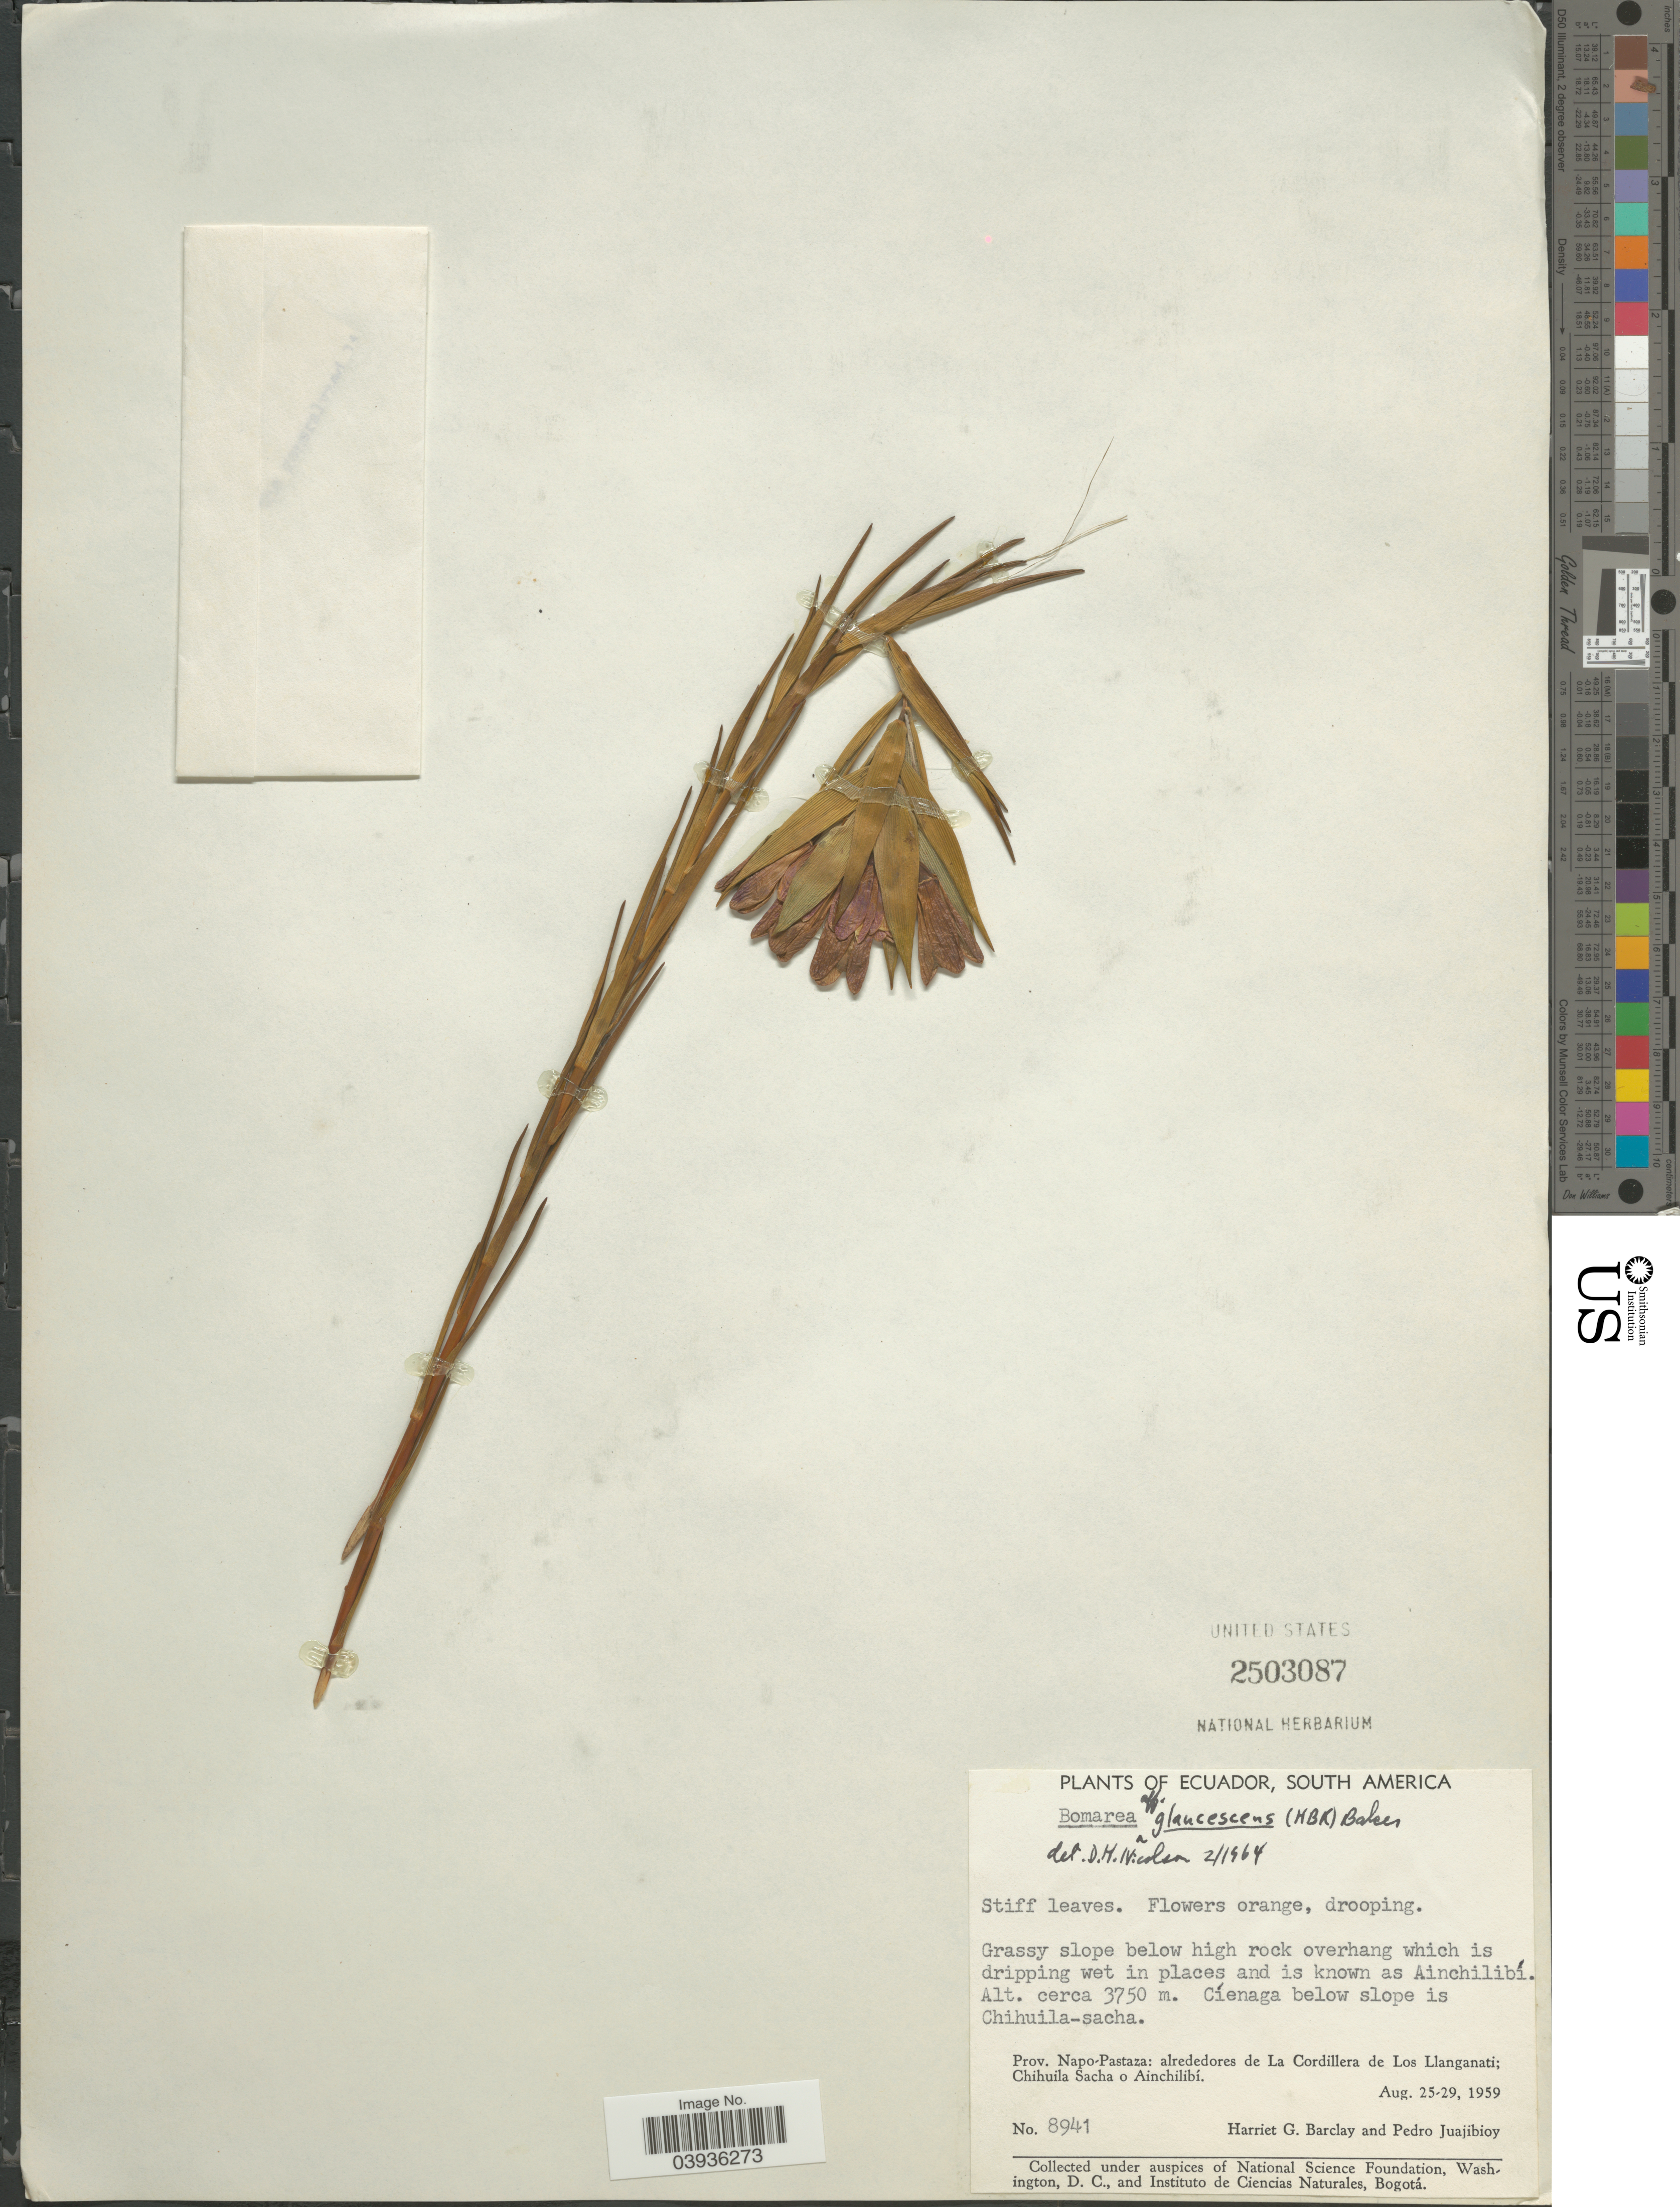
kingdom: Plantae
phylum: Tracheophyta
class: Liliopsida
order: Liliales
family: Alstroemeriaceae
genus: Bomarea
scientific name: Bomarea glaucescens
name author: (Kunth) Baker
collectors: H. G. Barclay & P. Juajibioy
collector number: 8941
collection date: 1959-08-25/1959-08-29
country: Ecuador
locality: Cíenaga below slope is Chihuila-sacha. Prov. Napo-Pastaza: alrededores de La Cordillera de Los Llanganati; Chihuila Sacha o Ainchilibí.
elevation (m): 3750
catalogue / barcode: US 2503087